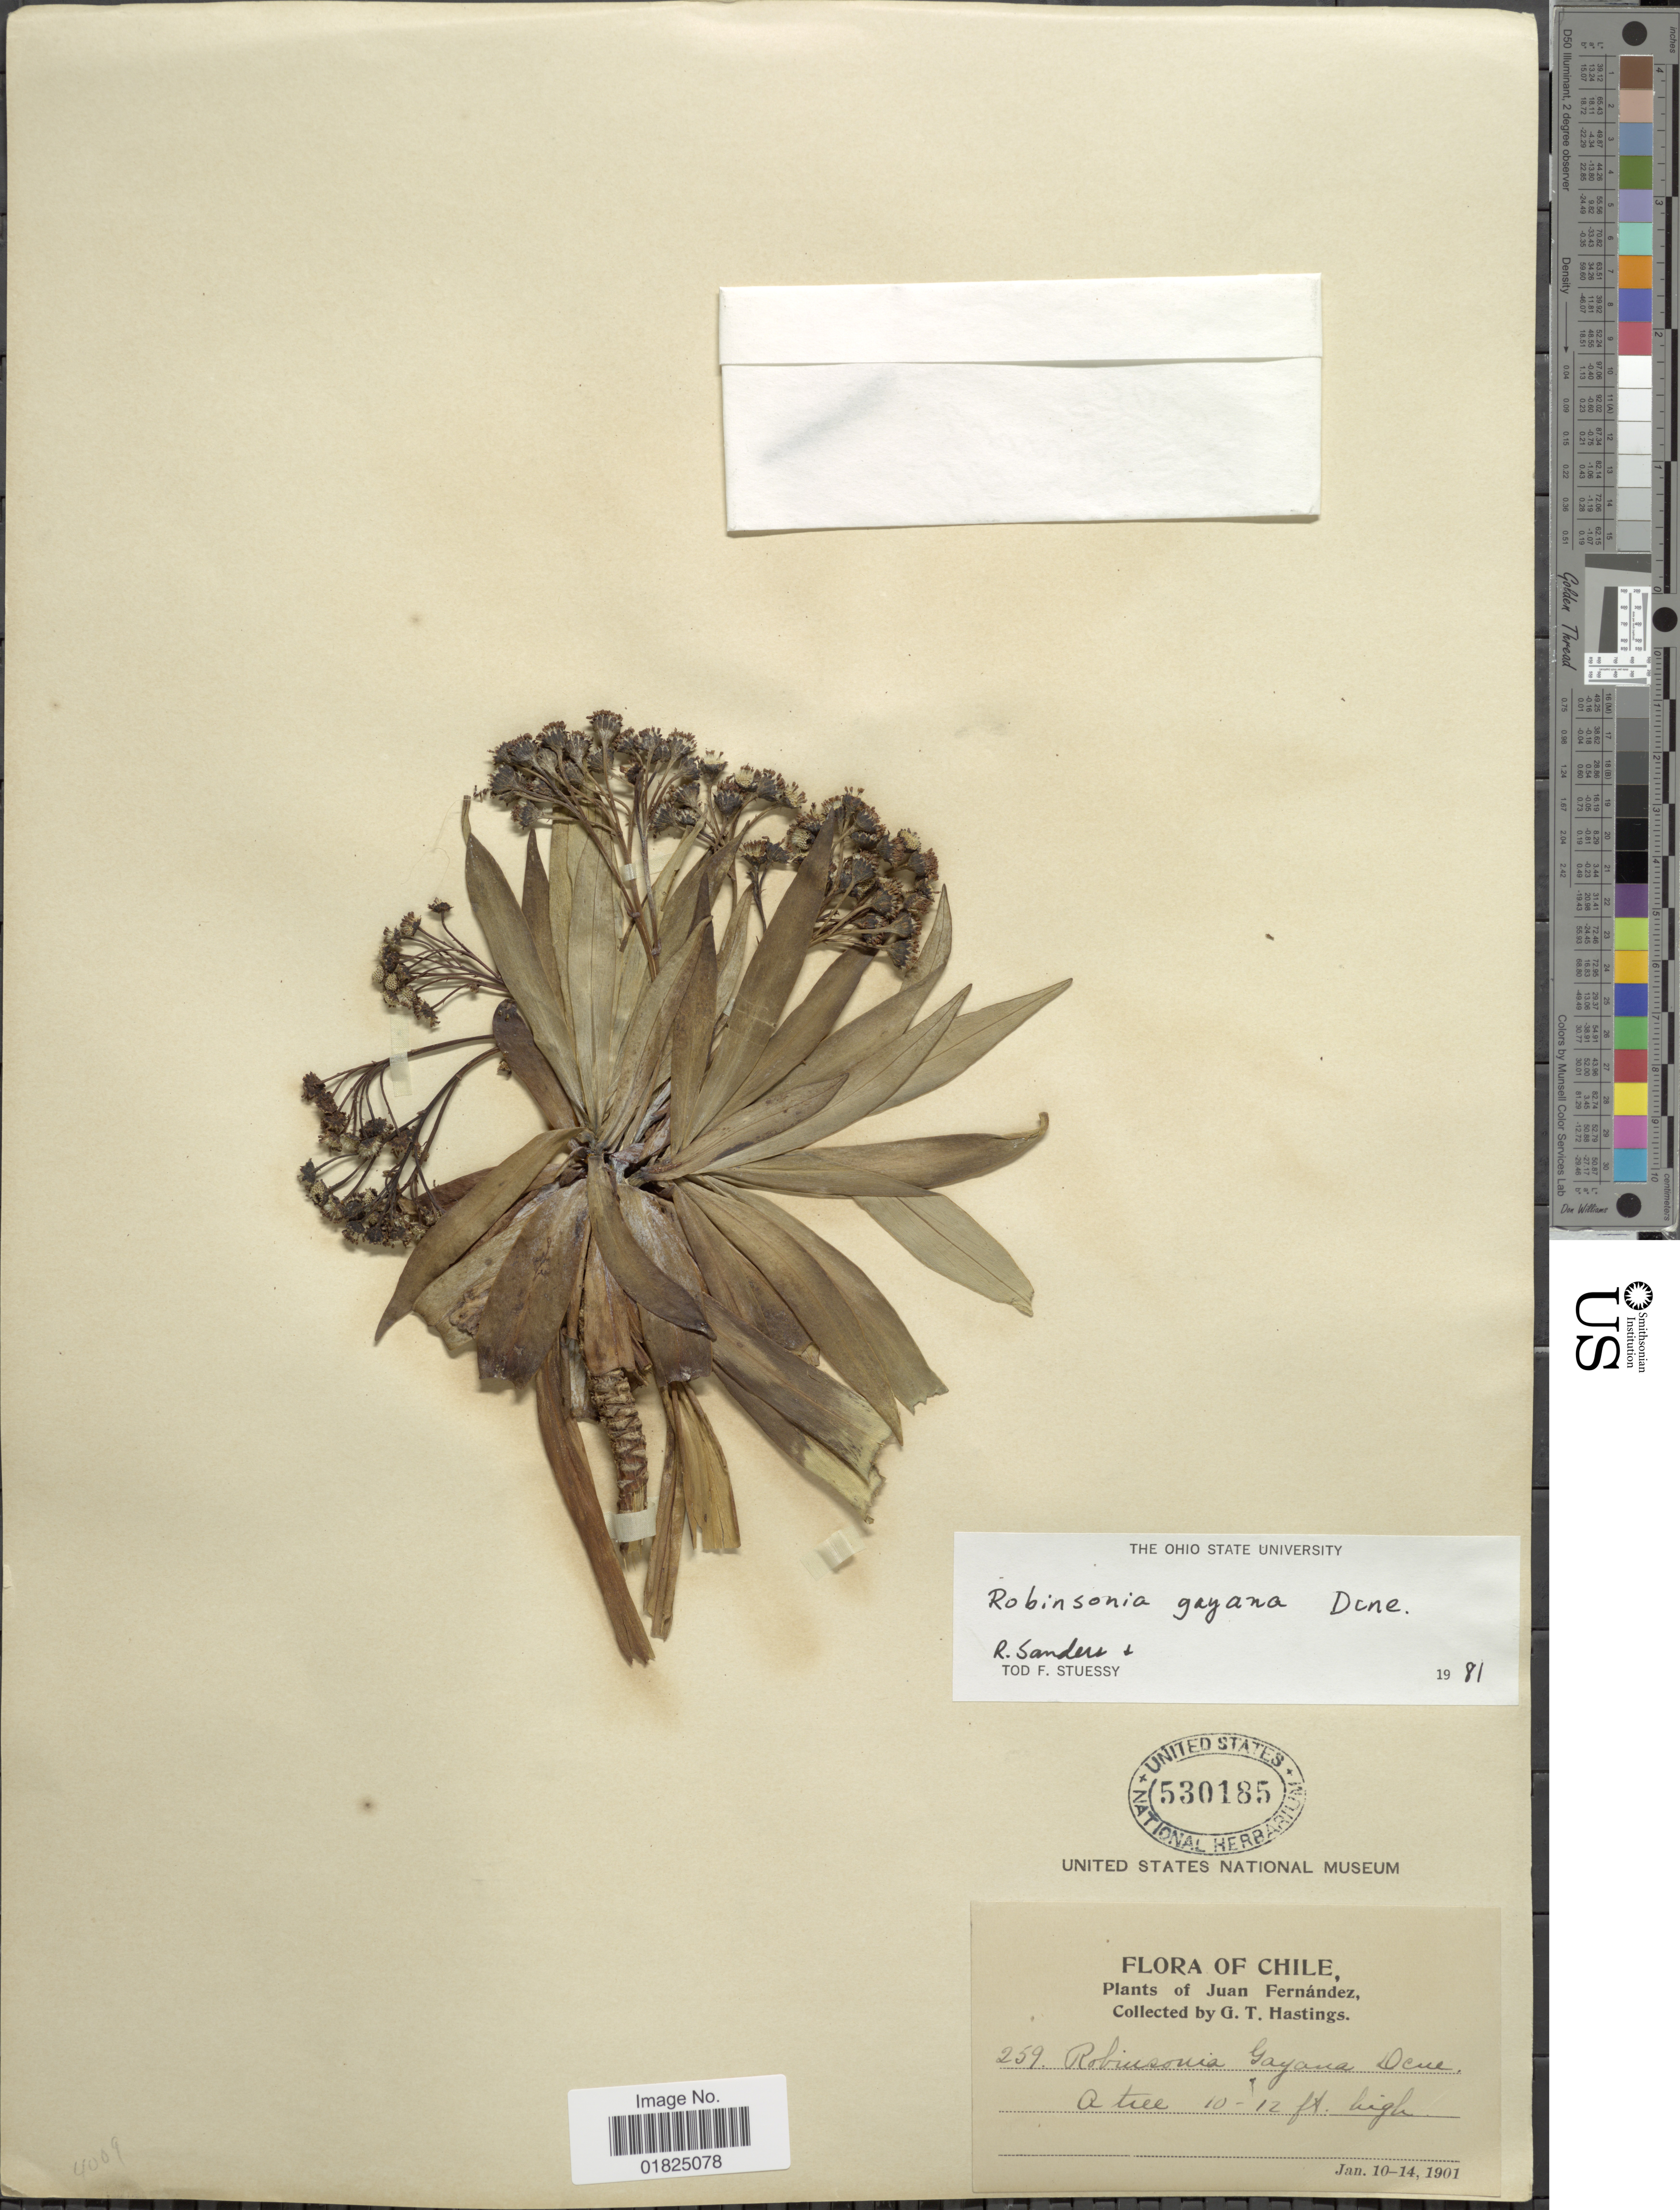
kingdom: Plantae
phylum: Tracheophyta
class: Magnoliopsida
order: Asterales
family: Asteraceae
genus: Robinsonia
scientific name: Robinsonia gayana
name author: Decne.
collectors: G. Hastings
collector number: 259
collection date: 1901-01-10/1901-01-14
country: Chile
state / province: Valparaíso (V)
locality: Juan Fernández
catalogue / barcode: US 530185